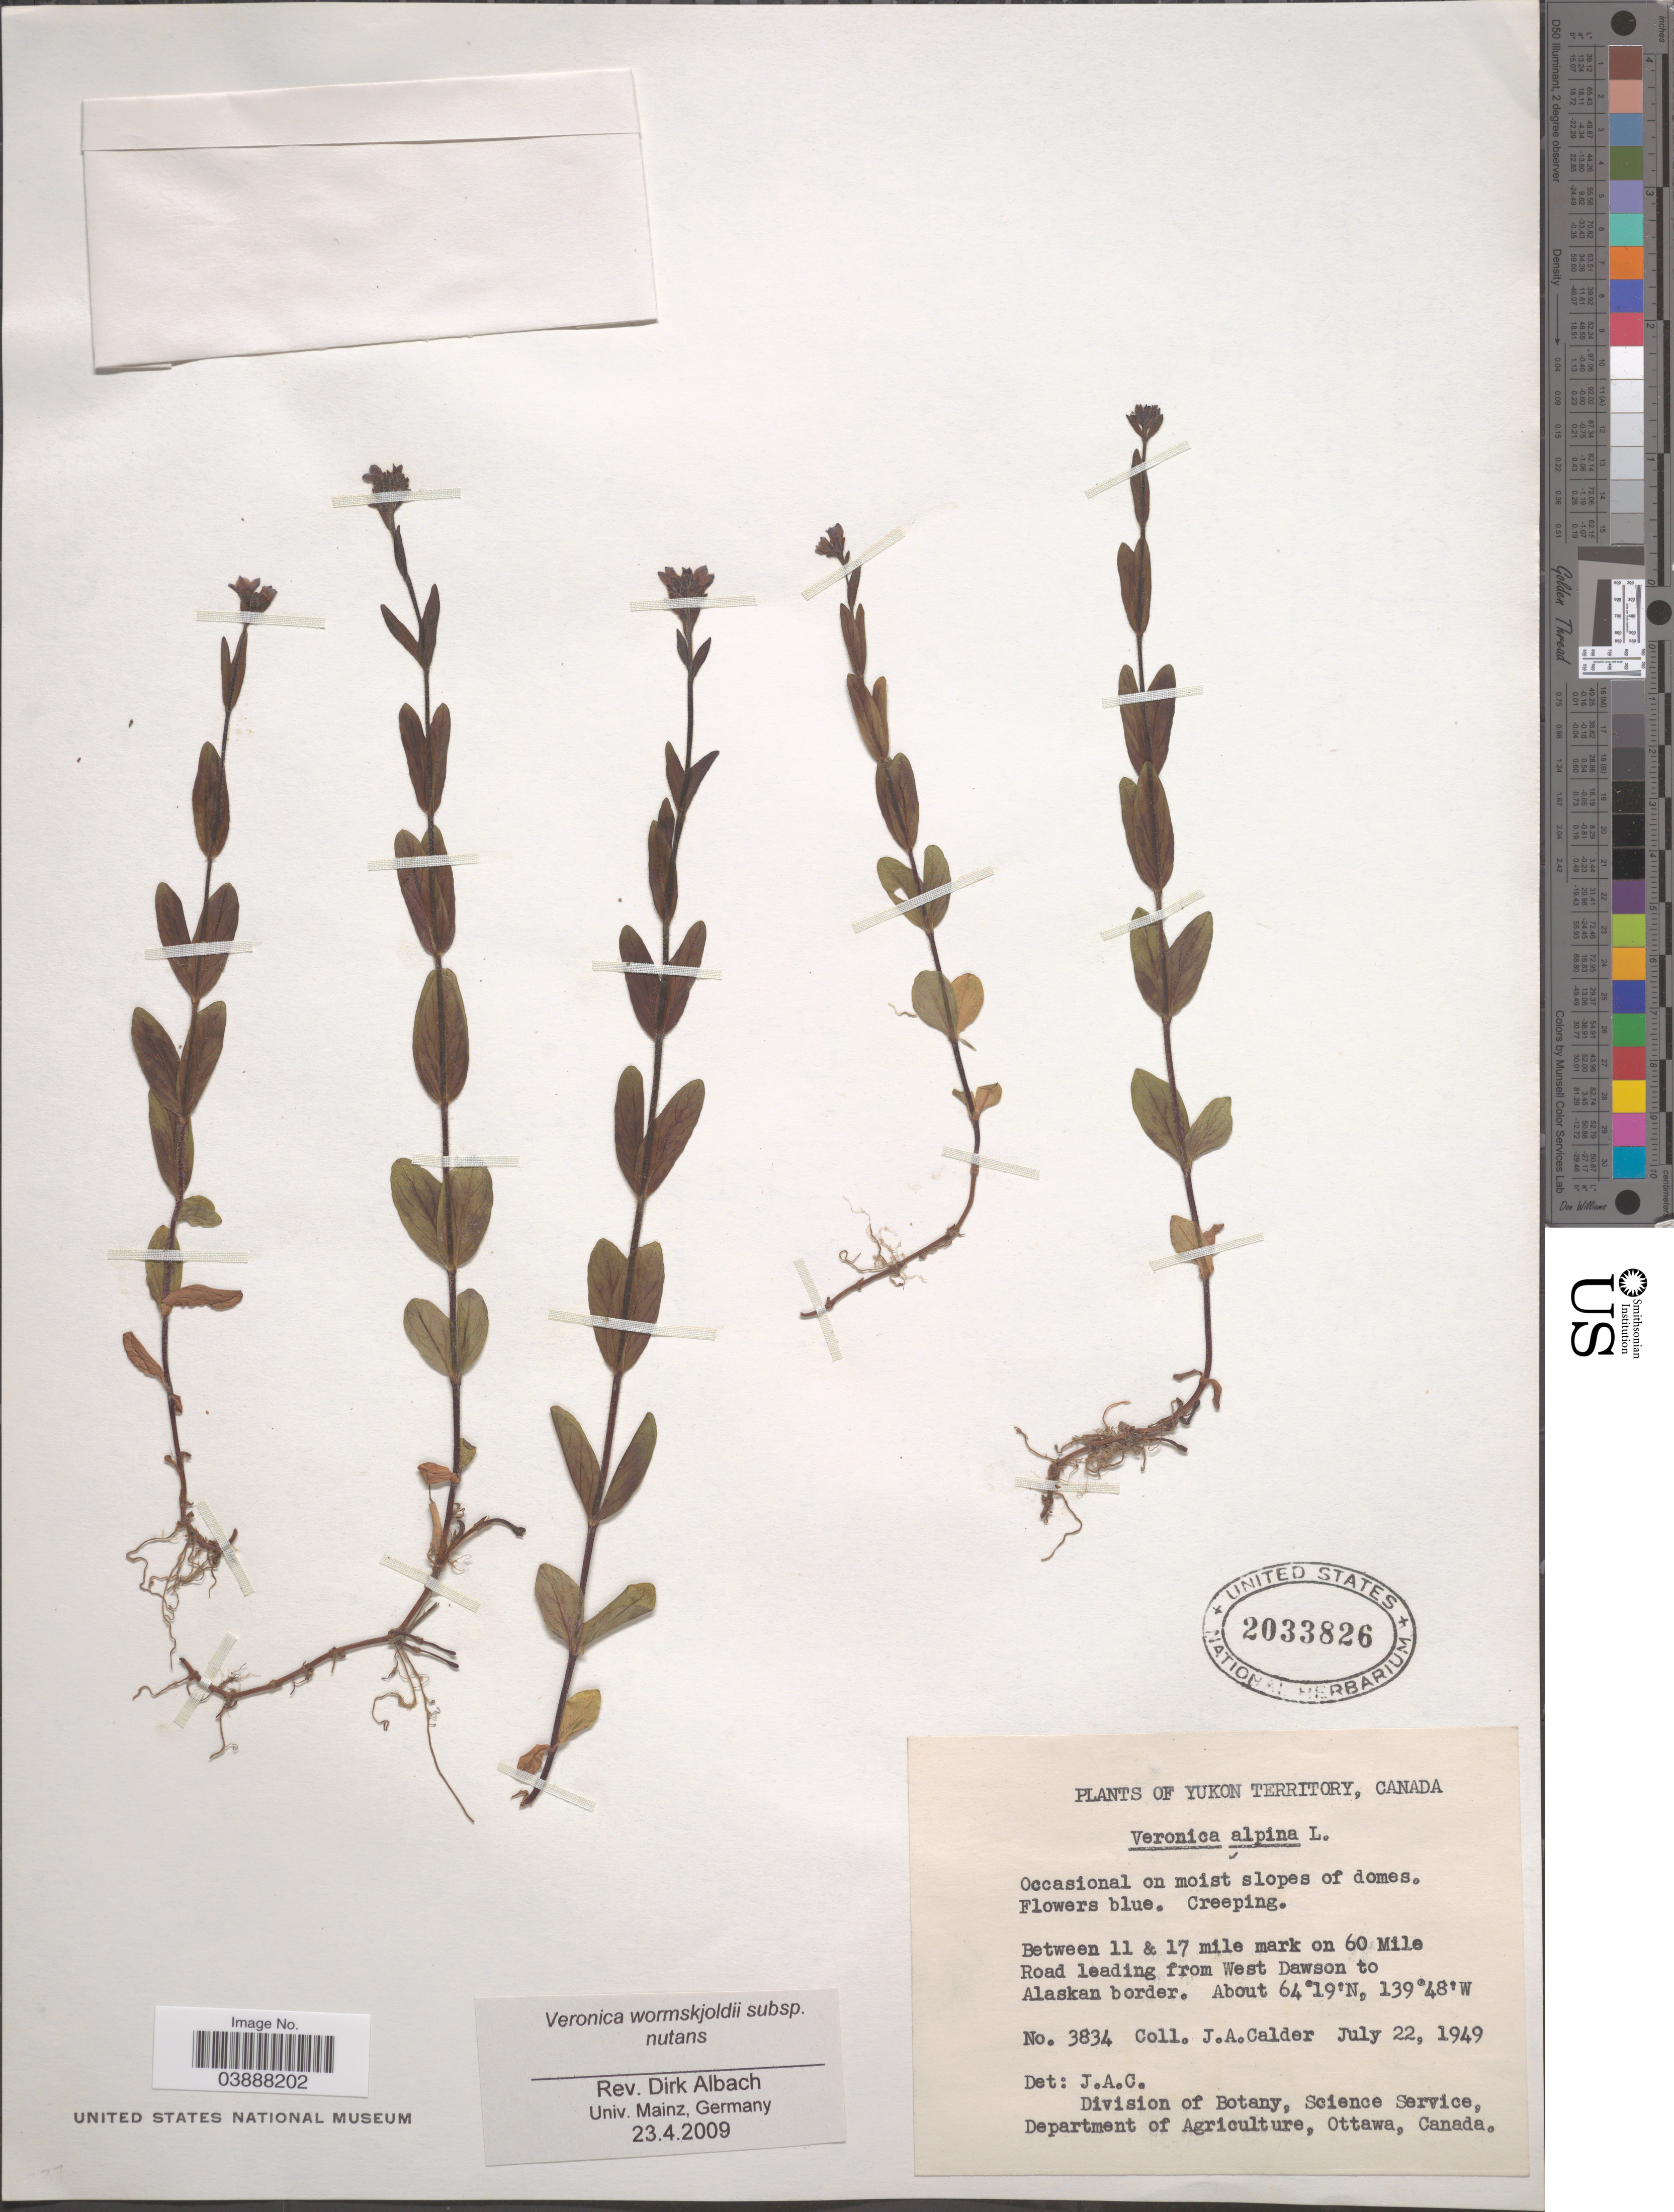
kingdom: Plantae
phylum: Tracheophyta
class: Magnoliopsida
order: Lamiales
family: Plantaginaceae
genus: Veronica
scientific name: Veronica wormskjoldii subsp. nutans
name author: (Bong.) Albach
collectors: J. A. Calder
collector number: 3834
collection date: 1949-07-22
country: Canada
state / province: Yukon Territory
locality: Between 11 & 17 mile mark on 60 Mile Road leading from West Dawson to Alaskan border.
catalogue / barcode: US 2033826